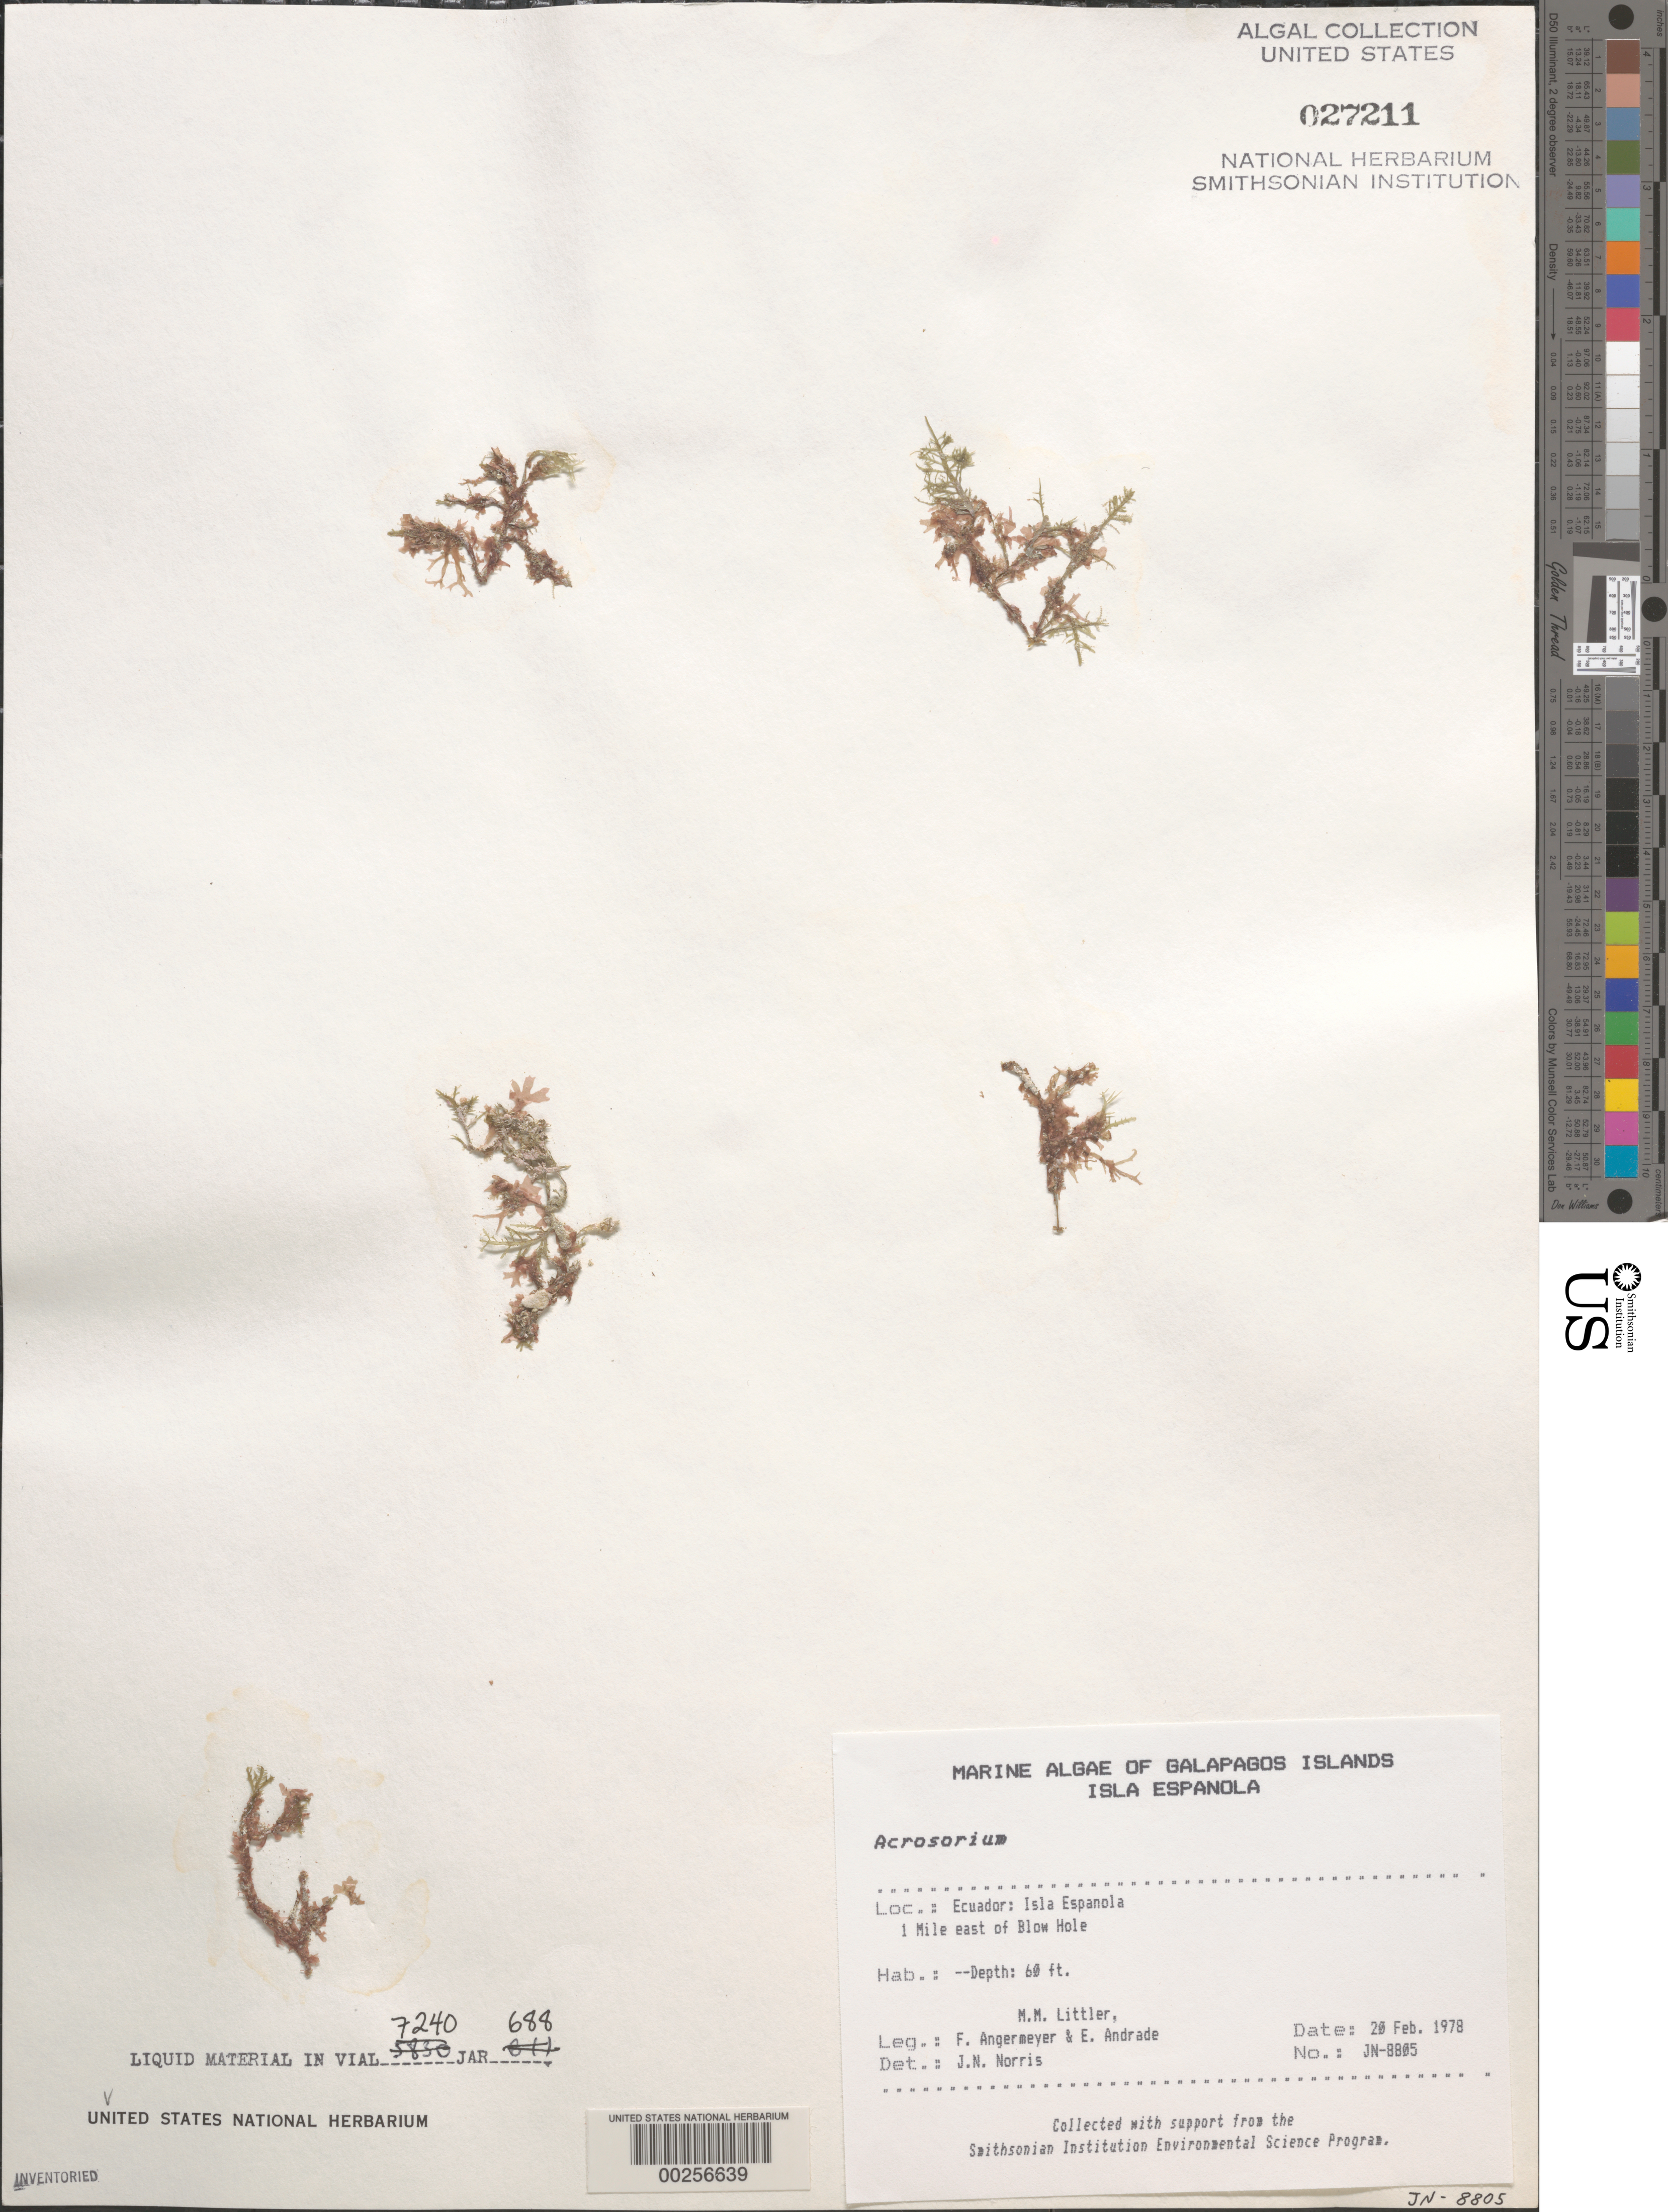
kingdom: Plantae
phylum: Rhodophyta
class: Florideophyceae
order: Ceramiales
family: Delesseriaceae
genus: Acrosorium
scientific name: Acrosorium sp.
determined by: Norris, James N.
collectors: M. M. Littler, F. Angermeyer & E. Andrade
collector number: Jn-8805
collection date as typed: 20 Feb 1978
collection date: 1978-02-20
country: Ecuador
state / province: Colón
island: Española [Hood]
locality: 1 mile E of Blow Hole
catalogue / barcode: US 27211